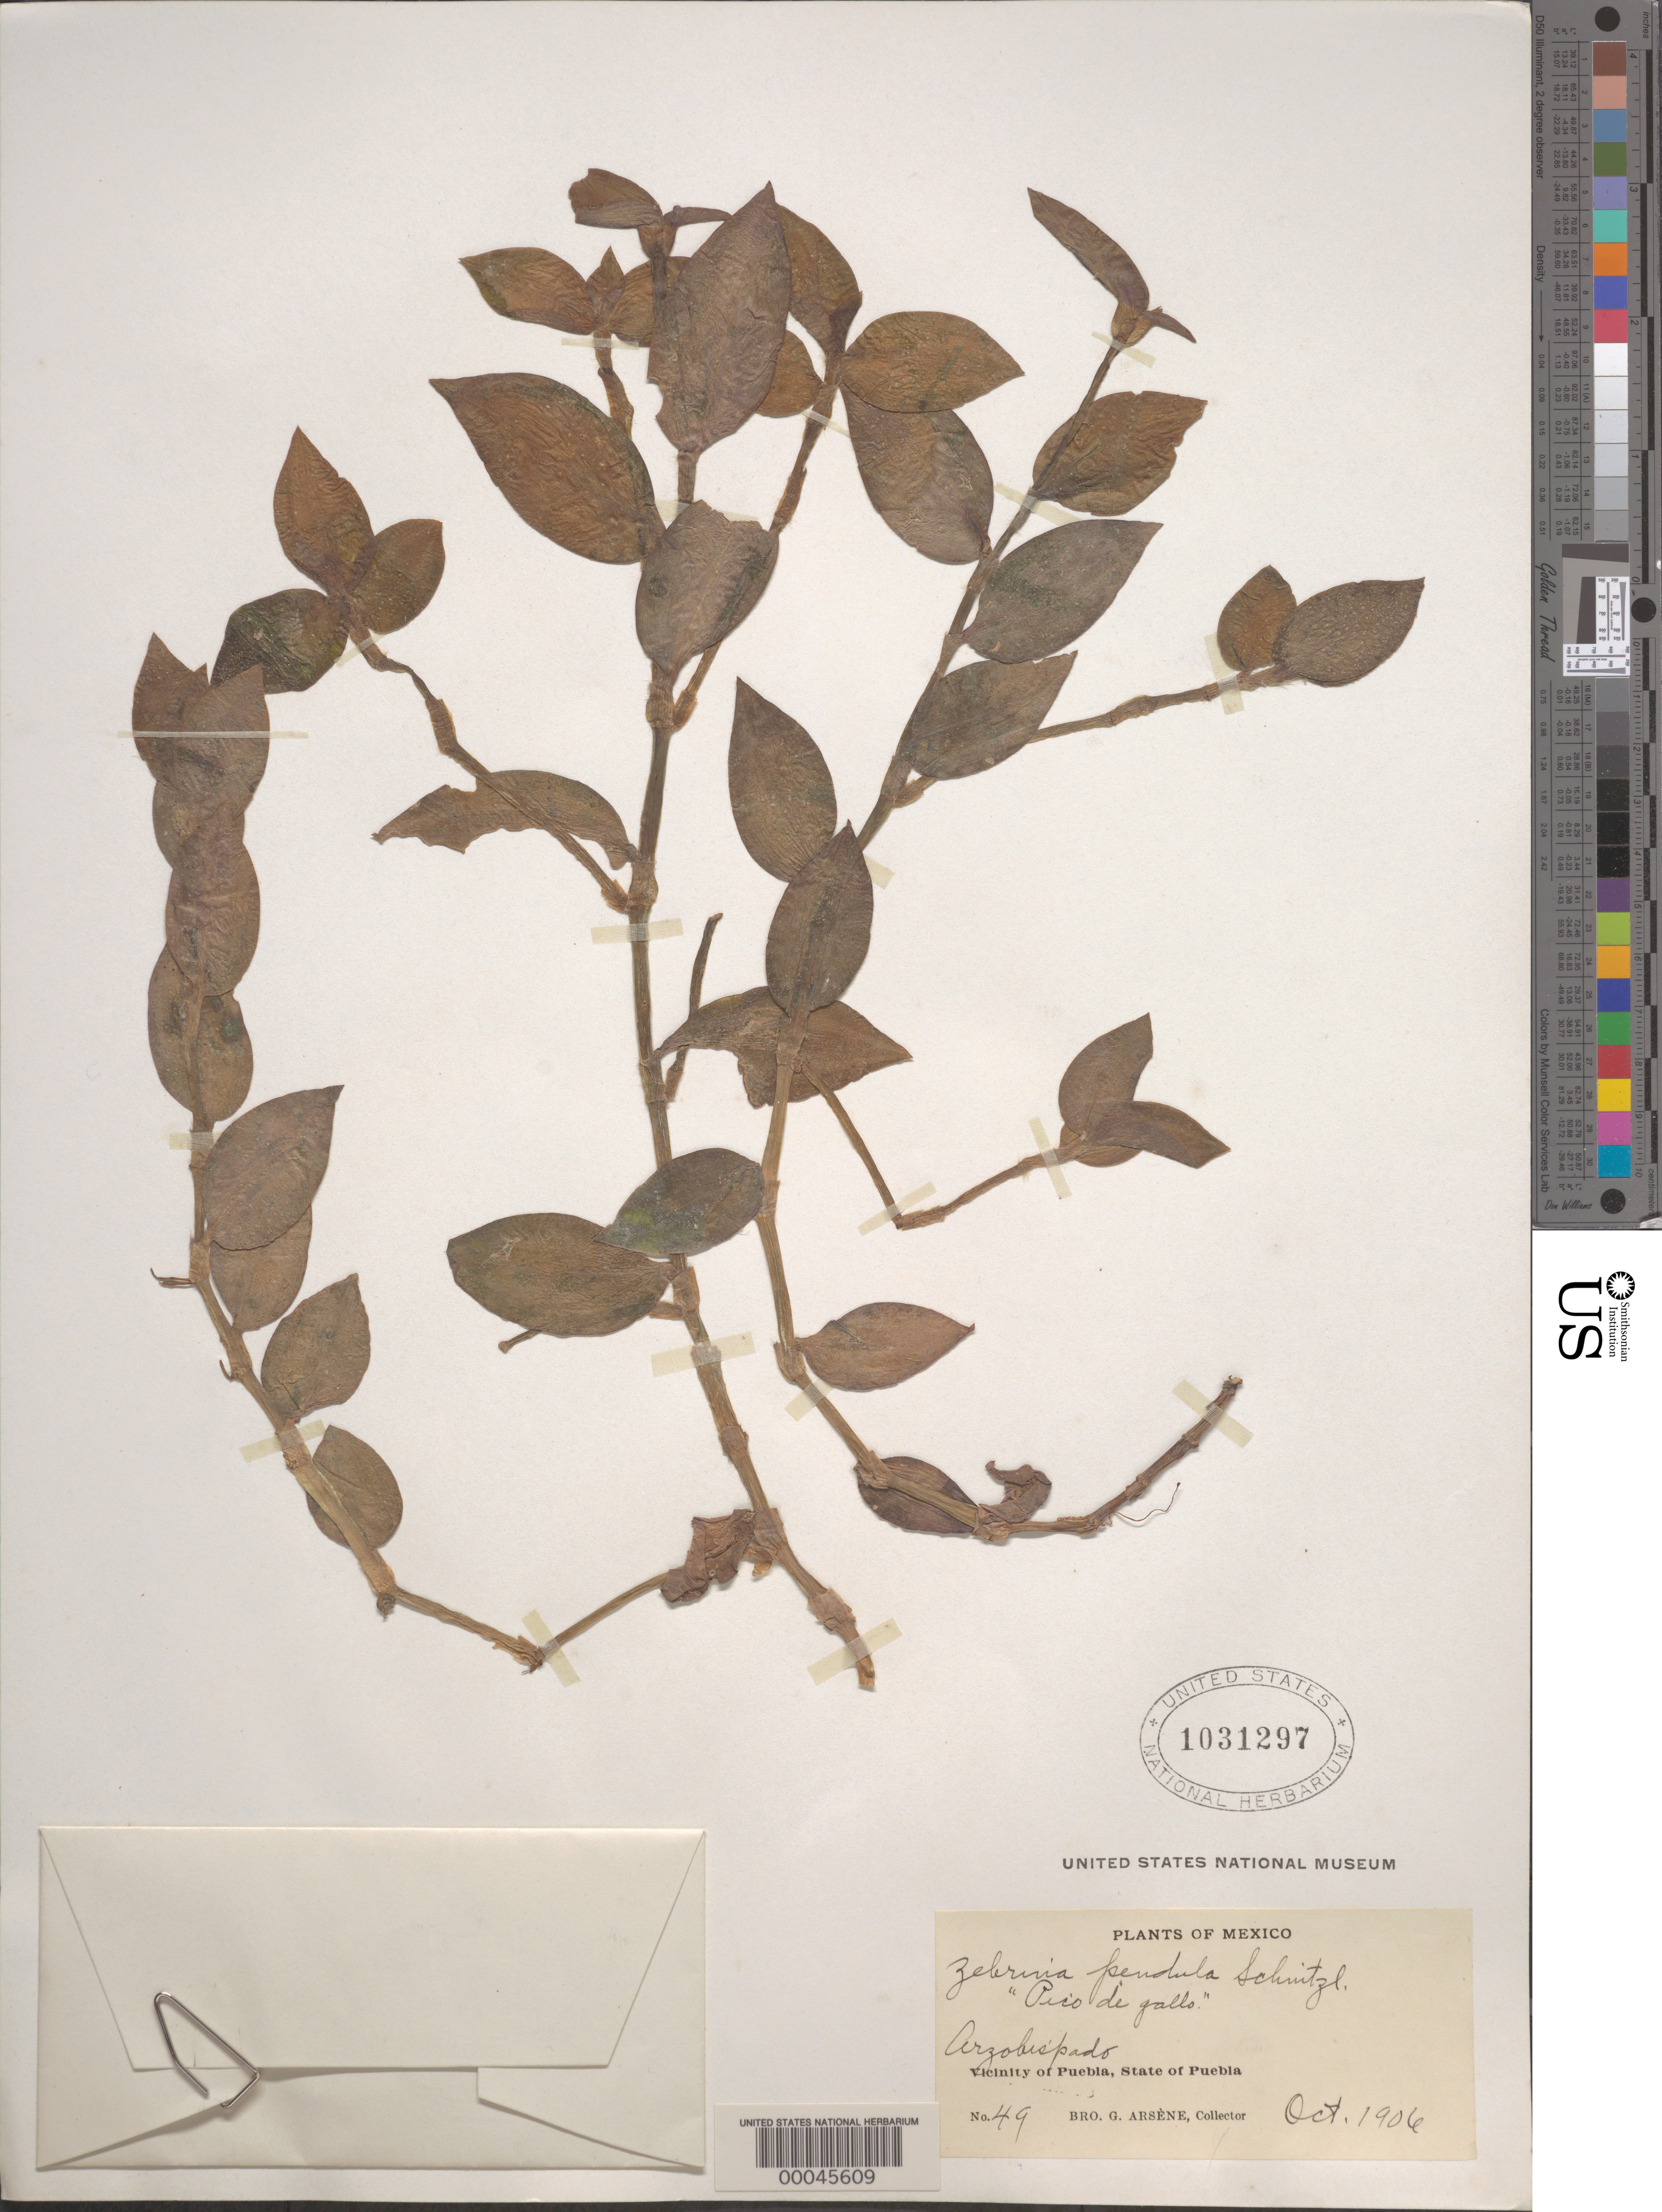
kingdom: Plantae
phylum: Tracheophyta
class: Liliopsida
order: Commelinales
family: Commelinaceae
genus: Tradescantia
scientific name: Tradescantia zebrina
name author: Bosse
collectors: Bro. G. Arsène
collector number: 49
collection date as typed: Oct 1906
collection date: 1906-10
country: Mexico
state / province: Puebla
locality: Arzobispado, near Puebla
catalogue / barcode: US 1031297